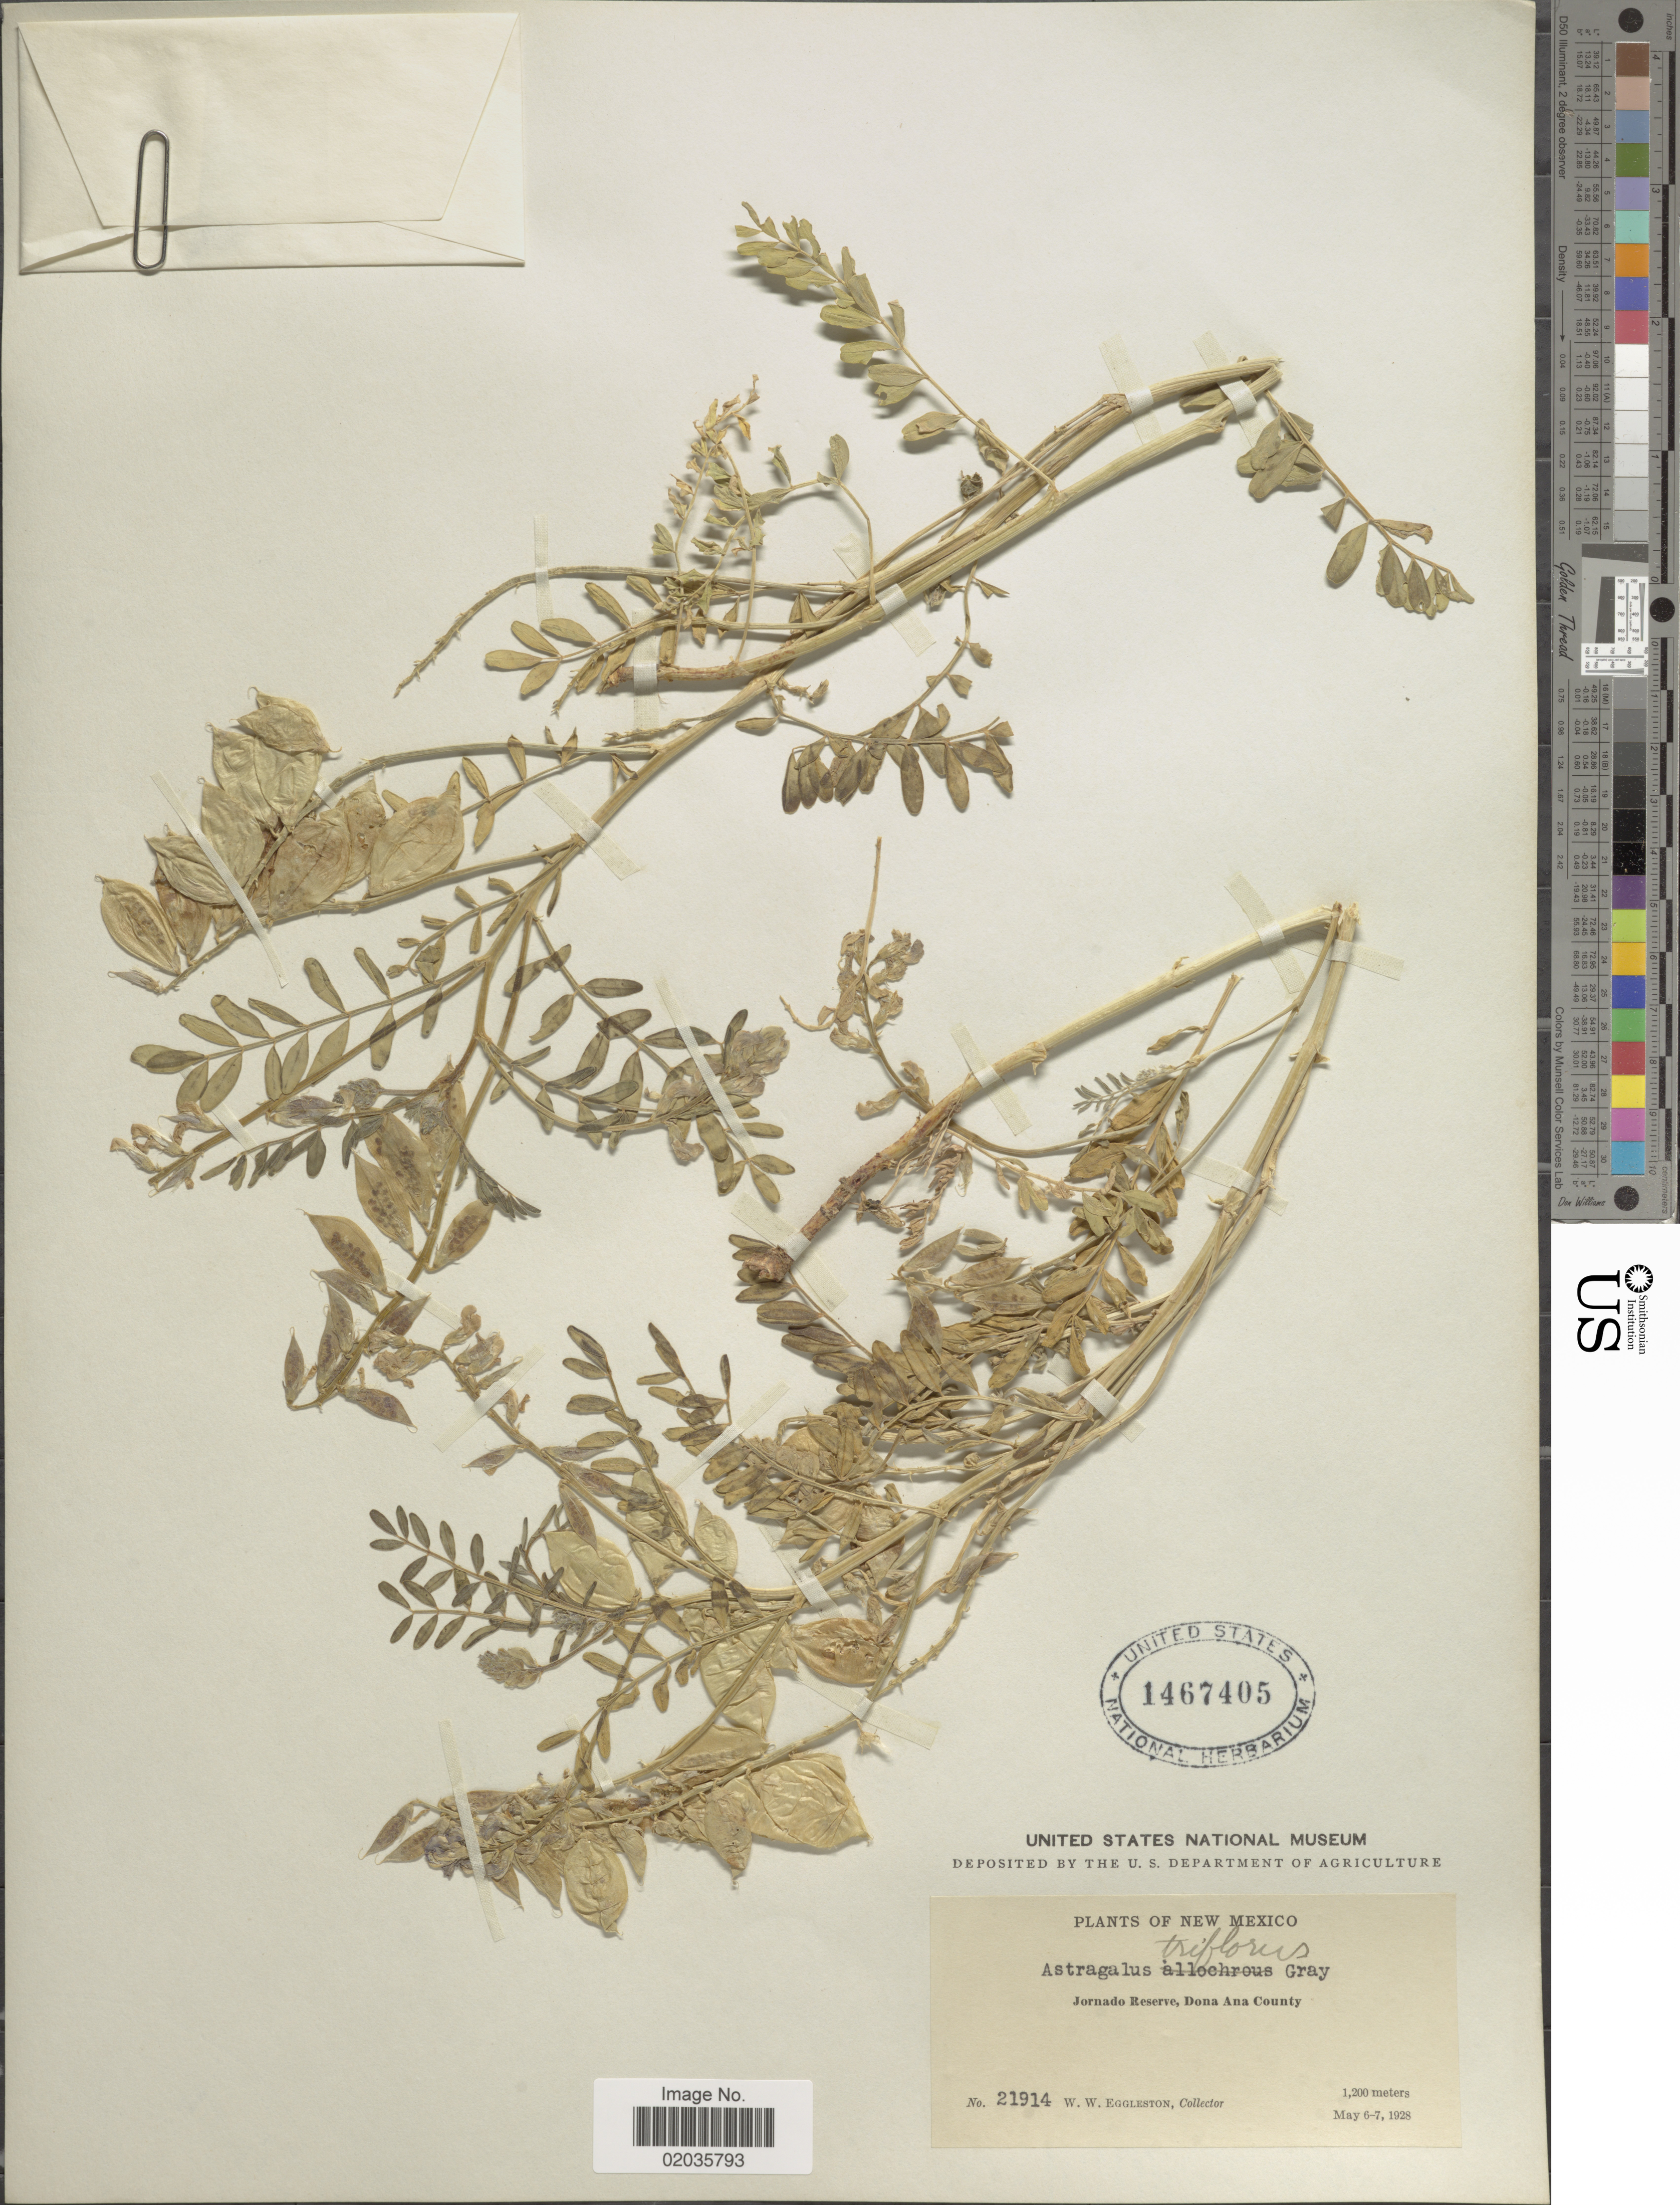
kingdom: Plantae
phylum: Tracheophyta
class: Magnoliopsida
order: Fabales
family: Fabaceae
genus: Astragalus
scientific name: Astragalus wootonii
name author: E. Sheld.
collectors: W. W. Eggleston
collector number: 21914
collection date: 1928-05-06/1928-05-07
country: United States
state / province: New Mexico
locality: Jornado Reserve, Dona Ana County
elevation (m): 1200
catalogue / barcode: US 1467405